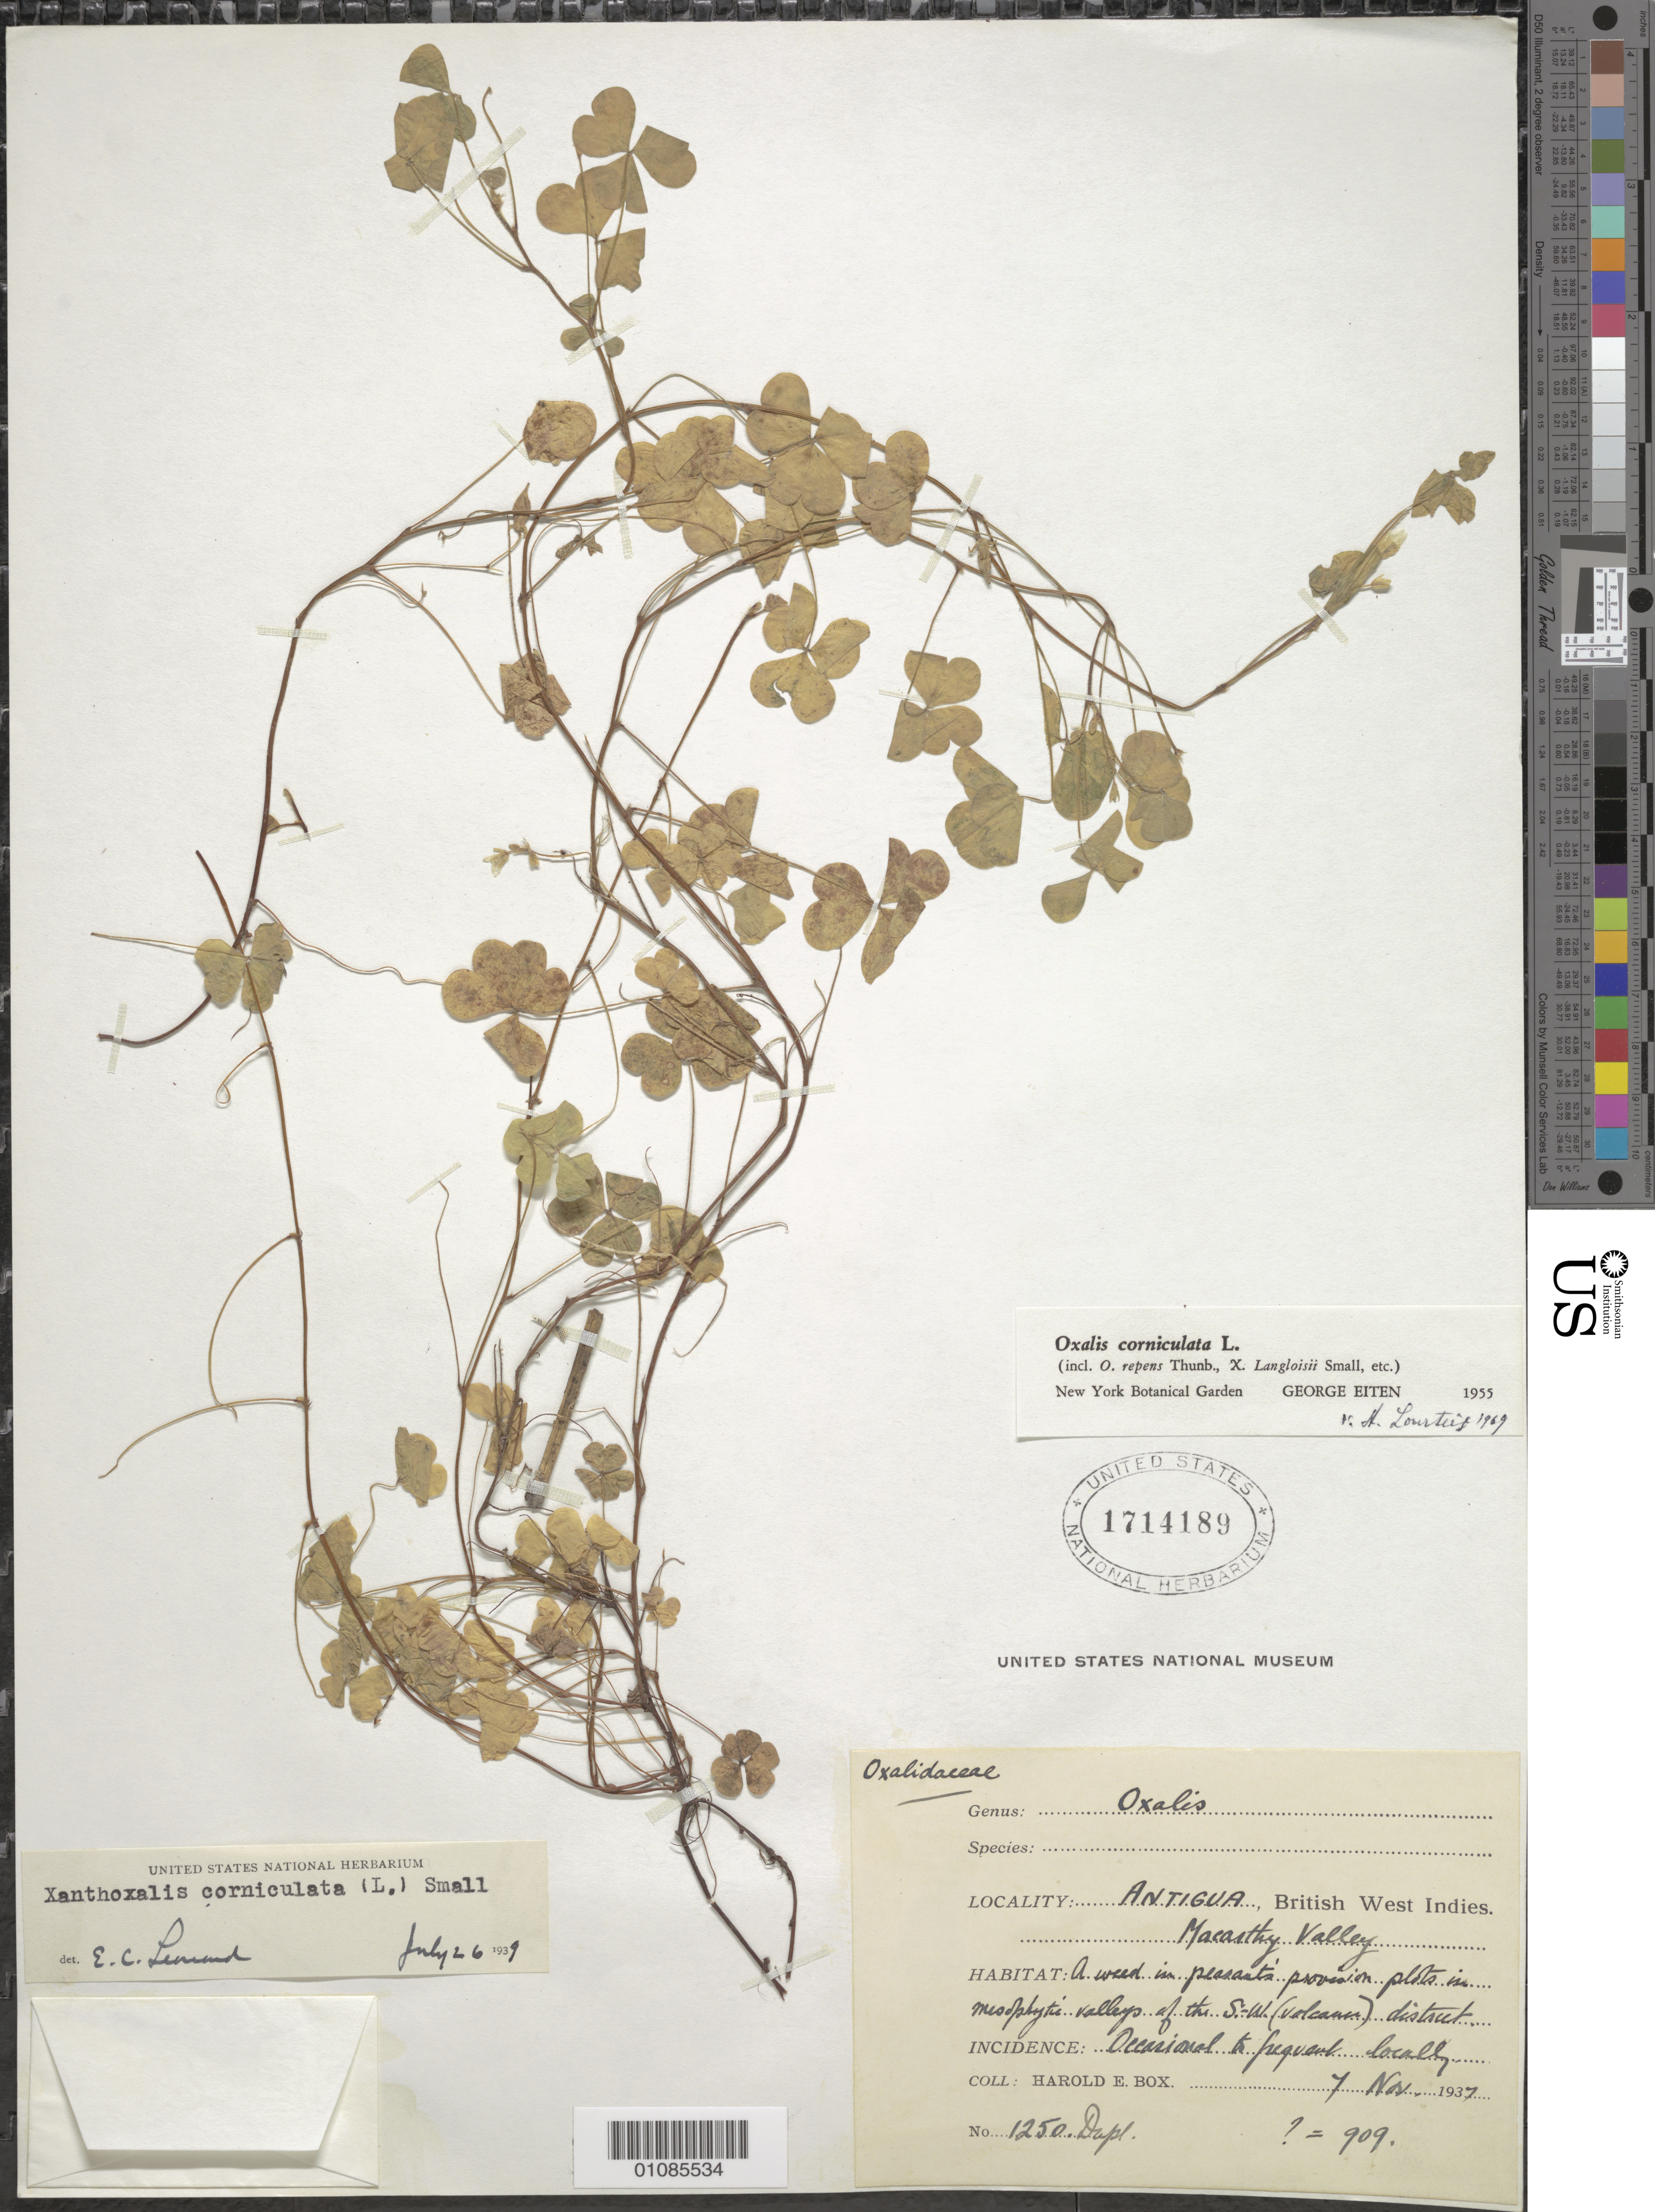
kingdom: Plantae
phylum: Tracheophyta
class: Magnoliopsida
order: Oxalidales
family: Oxalidaceae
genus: Oxalis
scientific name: Oxalis corniculata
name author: L.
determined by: Lourteig, A.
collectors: H. E. Box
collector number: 1250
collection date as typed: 04 Nov 1937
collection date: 1937-11-04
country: Antigua and Barbuda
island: Antigua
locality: Macalthy Valley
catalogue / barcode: US 1714189